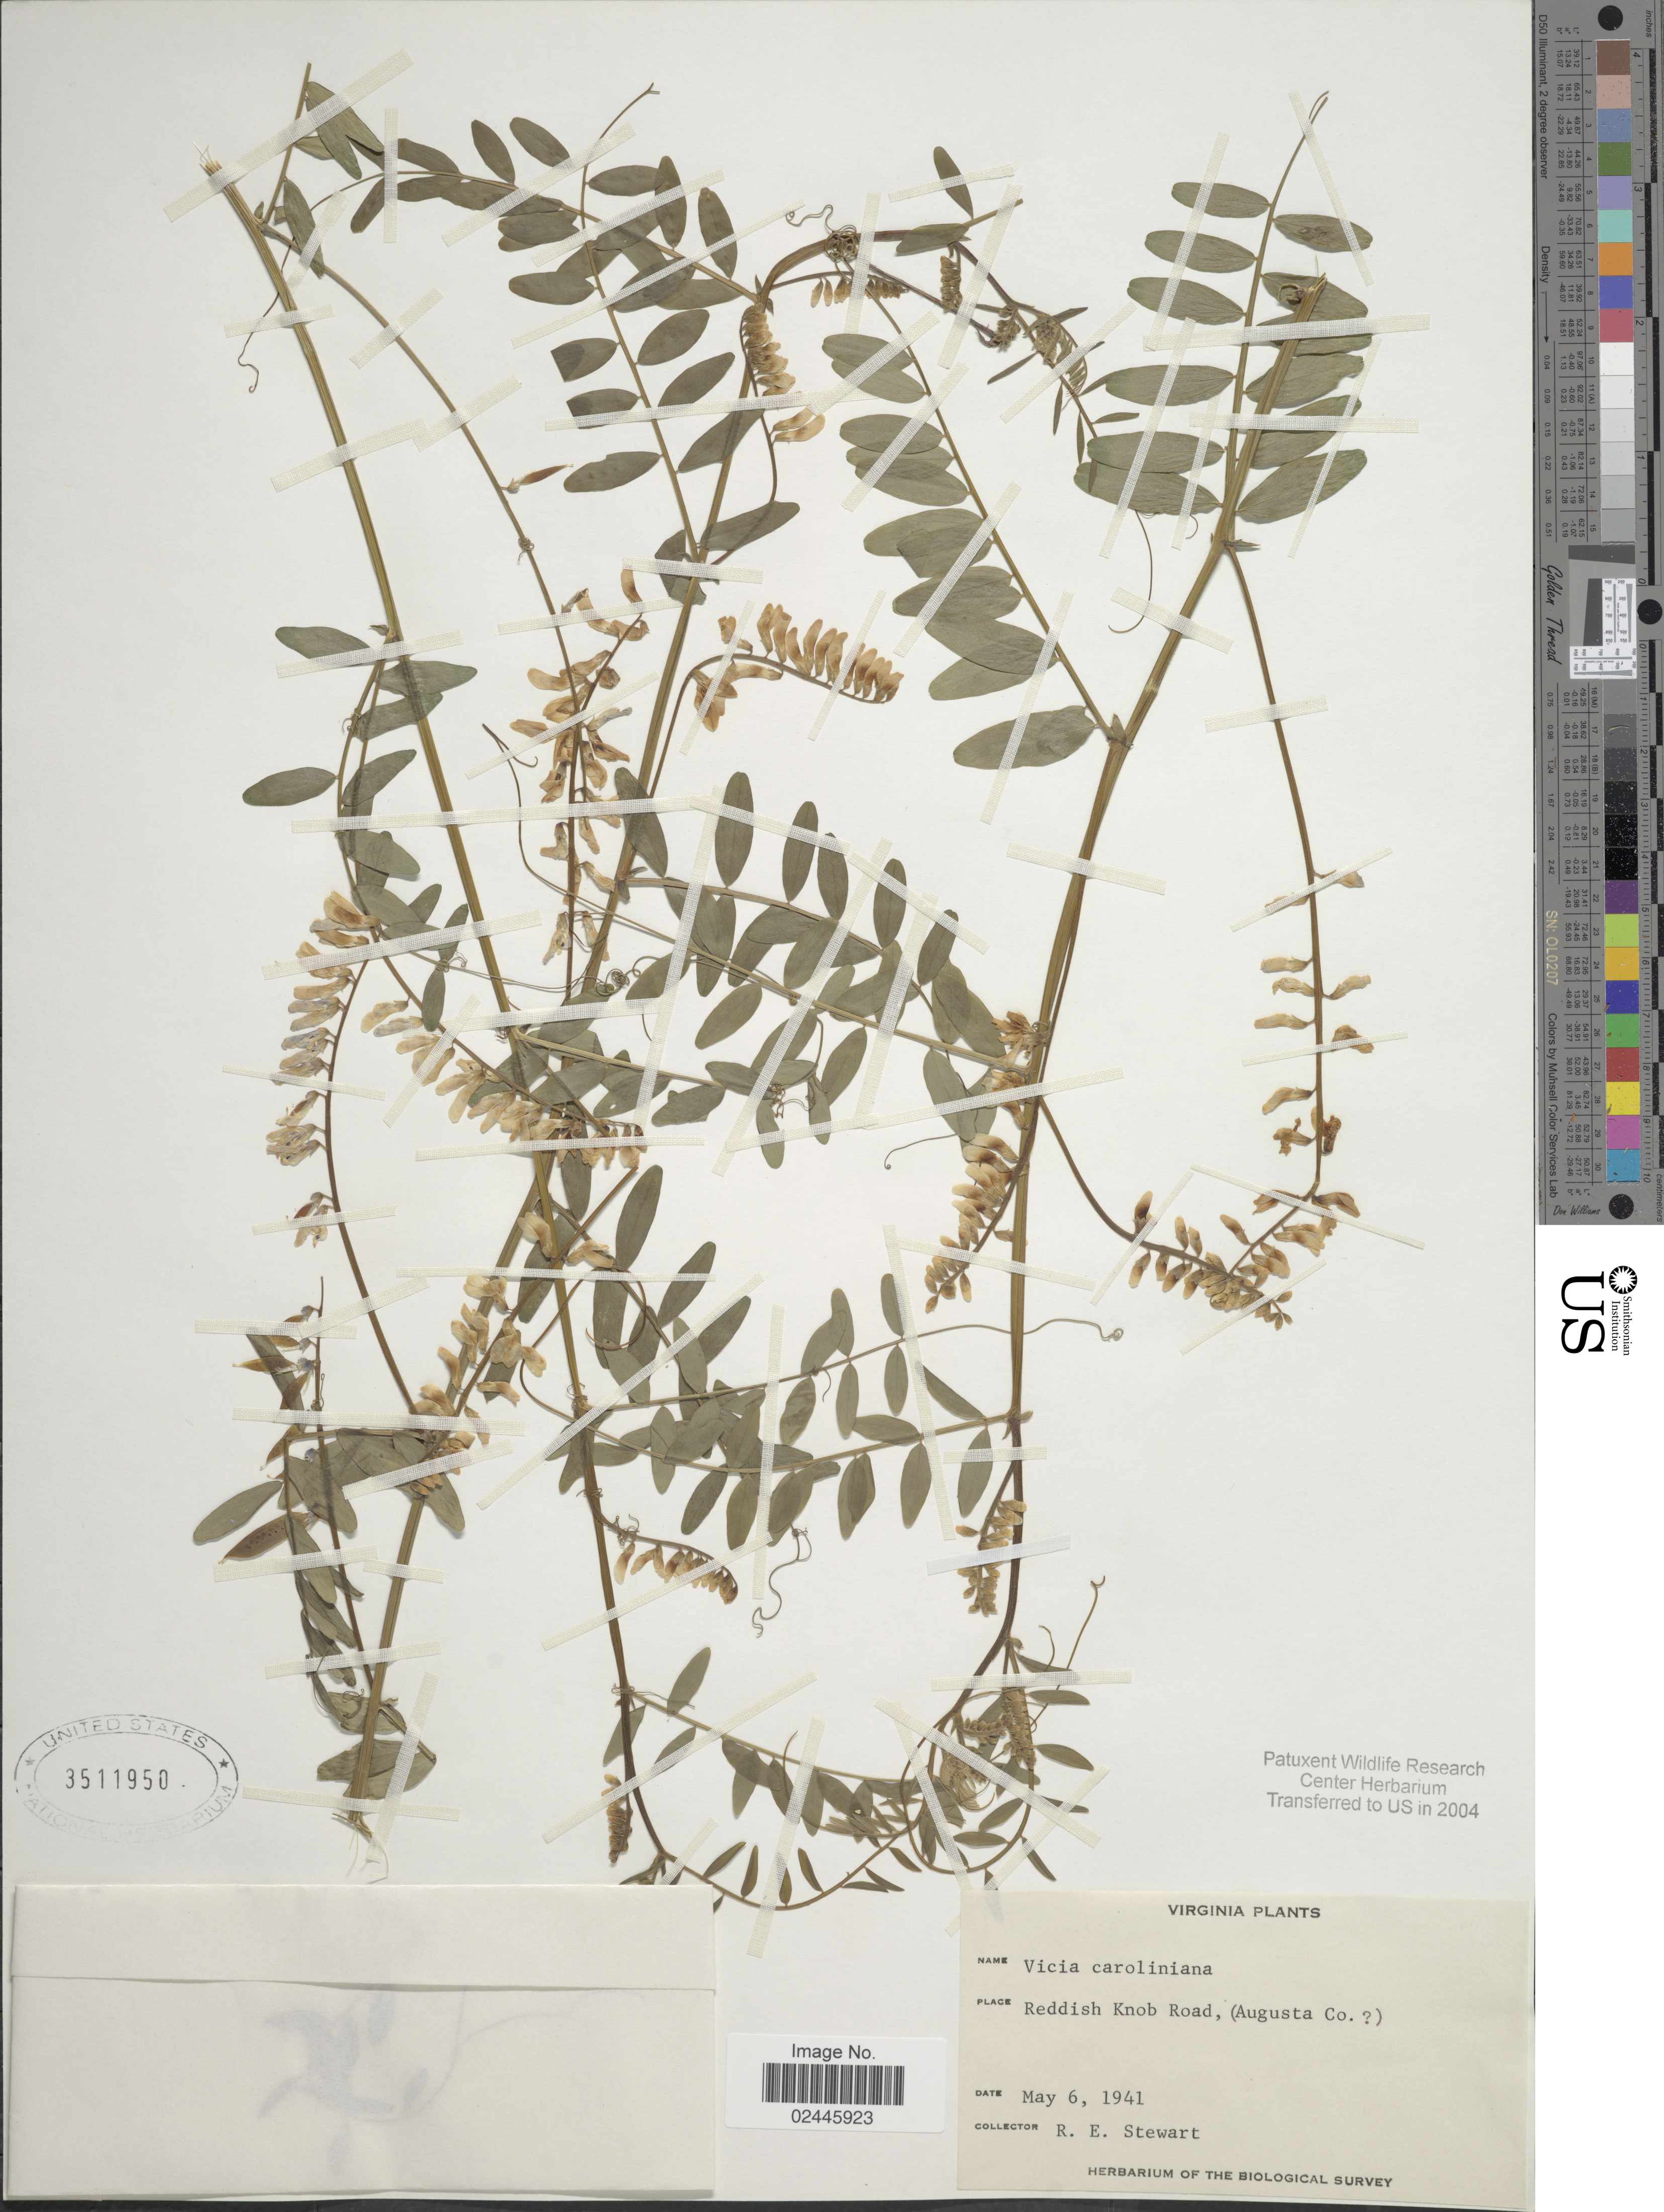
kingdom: Plantae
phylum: Tracheophyta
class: Magnoliopsida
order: Fabales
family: Fabaceae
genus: Vicia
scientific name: Vicia caroliniana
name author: Walter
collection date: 1941-05-06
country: United States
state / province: Virginia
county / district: Augusta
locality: Reddish Knob road, (Augusta Co. [unsure placement])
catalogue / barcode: US 3511950